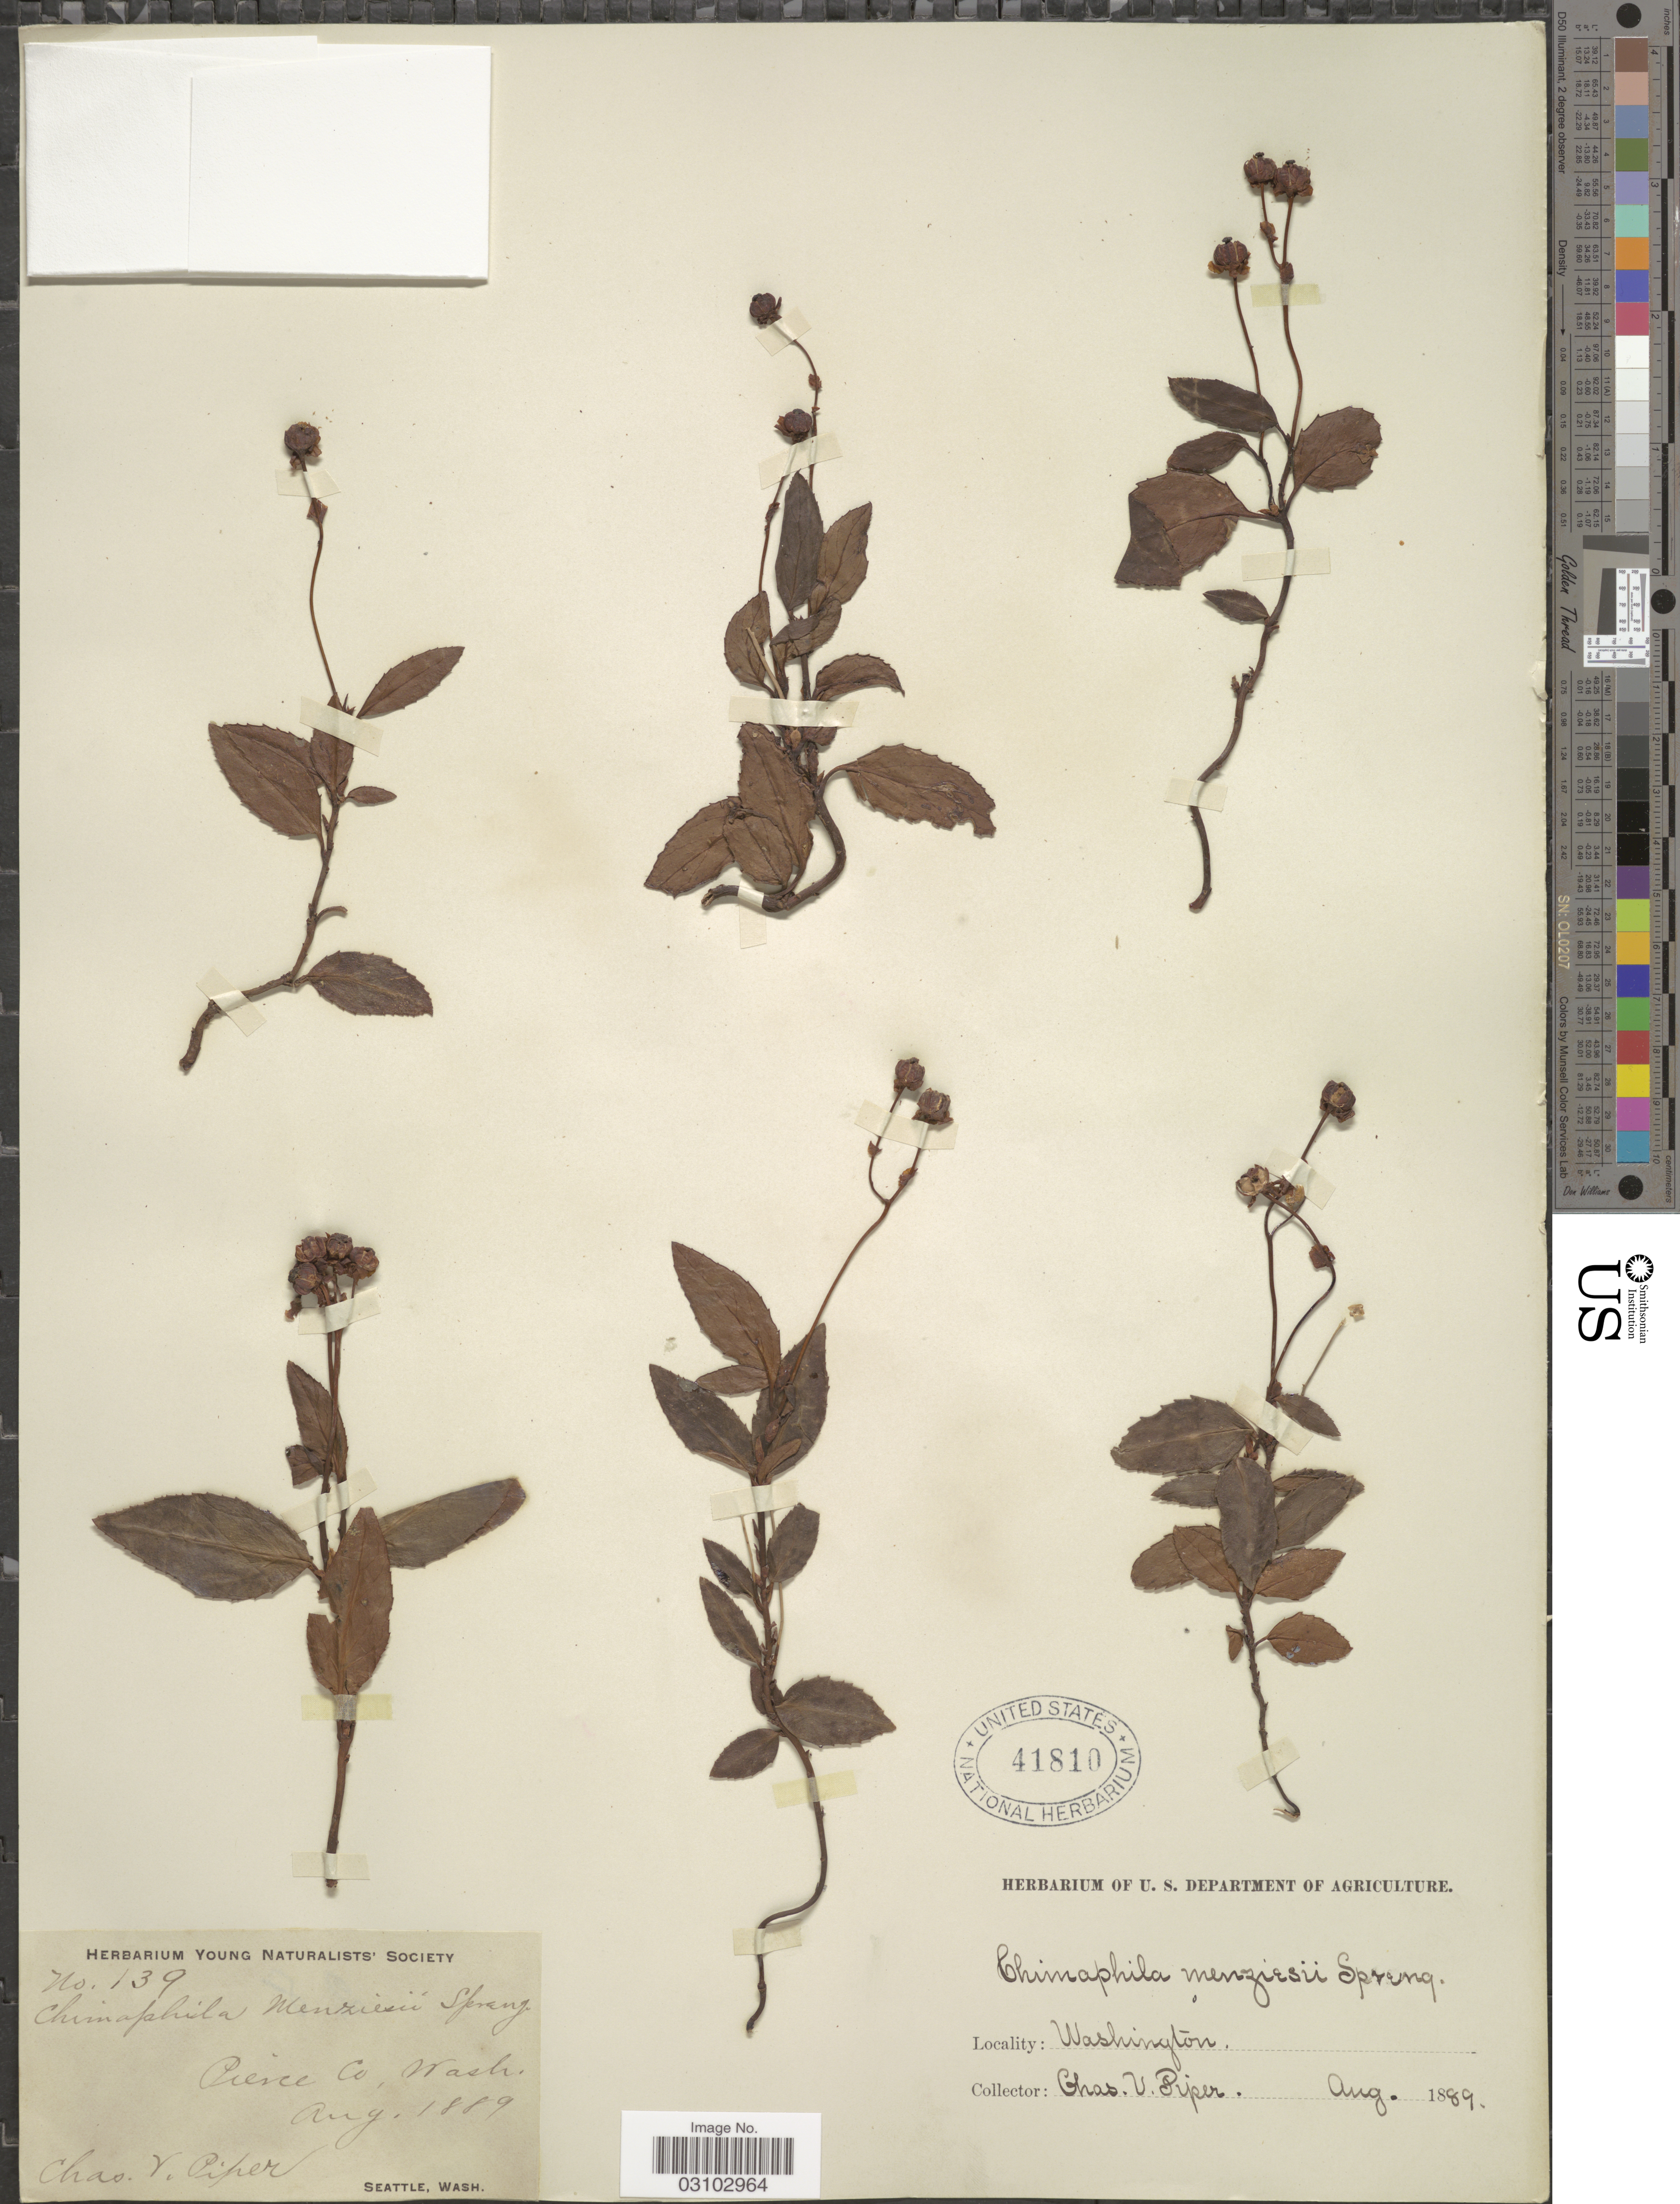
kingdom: Plantae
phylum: Tracheophyta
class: Magnoliopsida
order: Ericales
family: Ericaceae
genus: Chimaphila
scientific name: Chimaphila menziesii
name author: (R. Br. ex G. Don) Spreng.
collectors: C. V. Piper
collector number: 139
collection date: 1889-08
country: United States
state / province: Washington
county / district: Pierce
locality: Pierce Co.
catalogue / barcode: US 41810